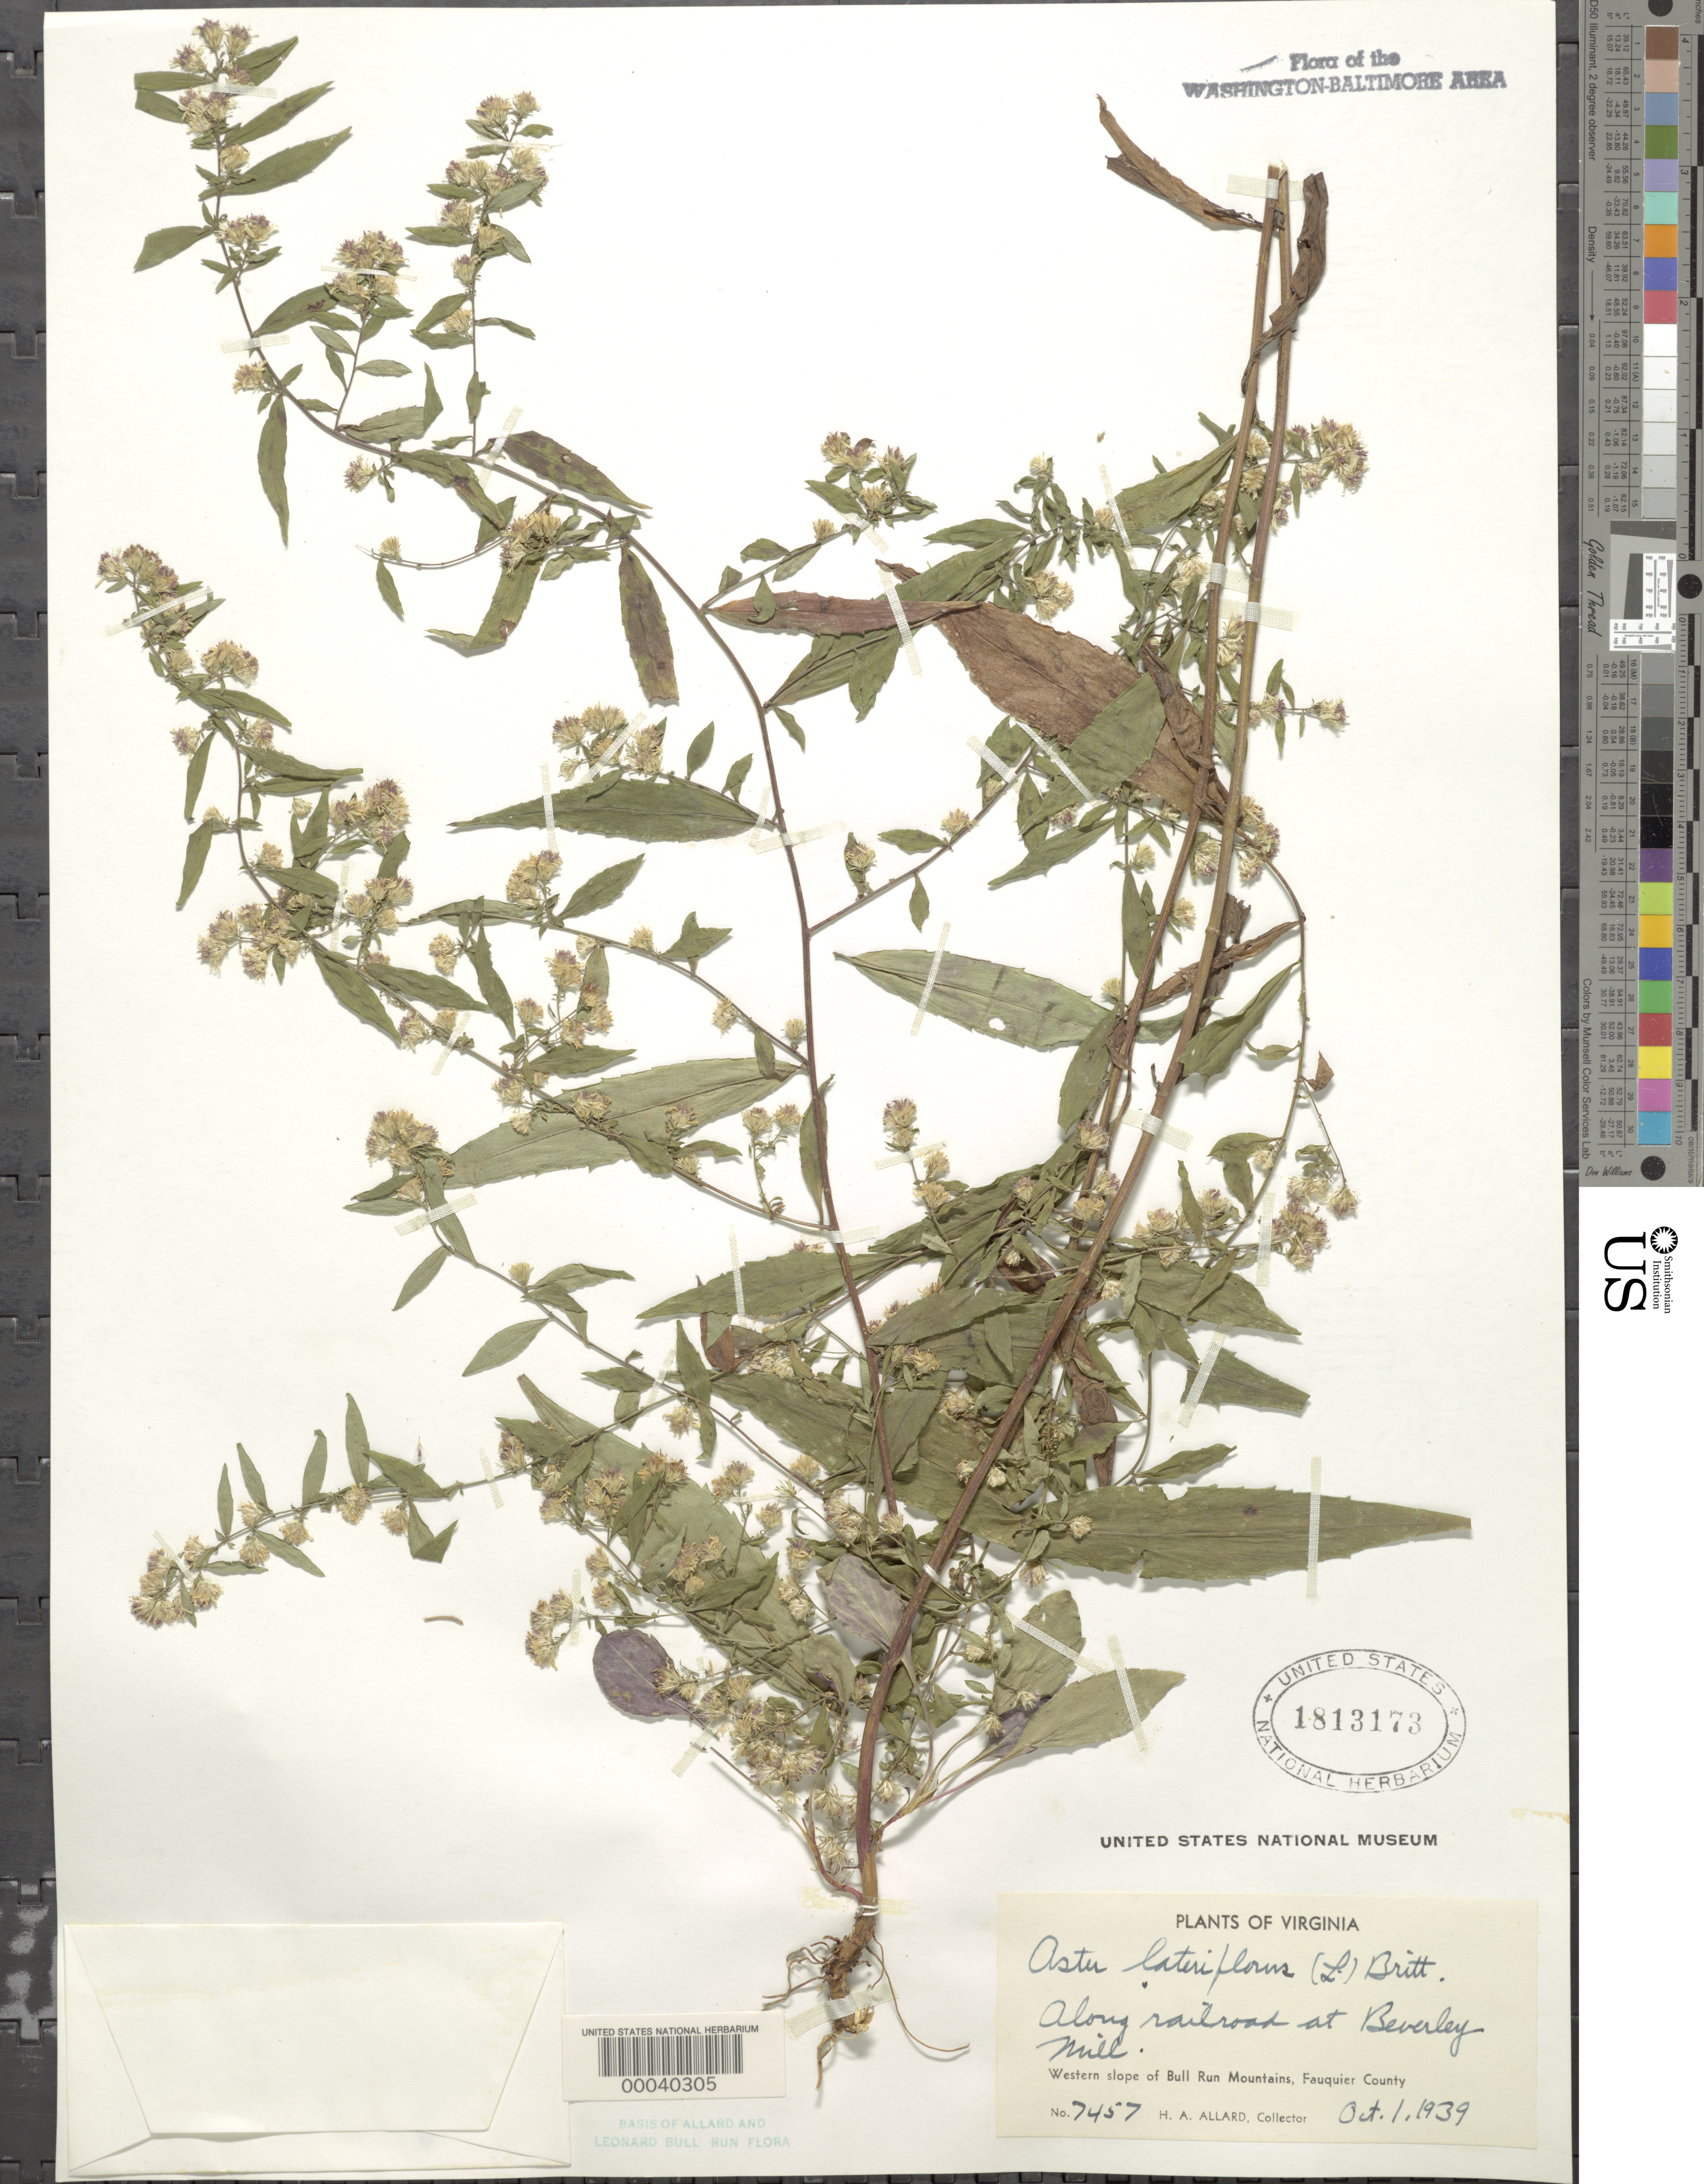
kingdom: Plantae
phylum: Tracheophyta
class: Magnoliopsida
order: Asterales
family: Asteraceae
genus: Symphyotrichum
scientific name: Symphyotrichum lateriflorum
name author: (L.) Á. Löve & D. Löve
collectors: H. A. Allard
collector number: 7457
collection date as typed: -1 Oct 1939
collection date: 1939-10-01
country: United States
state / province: Virginia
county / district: Fauquier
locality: Beverley Mill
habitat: Railroad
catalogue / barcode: US 1813173